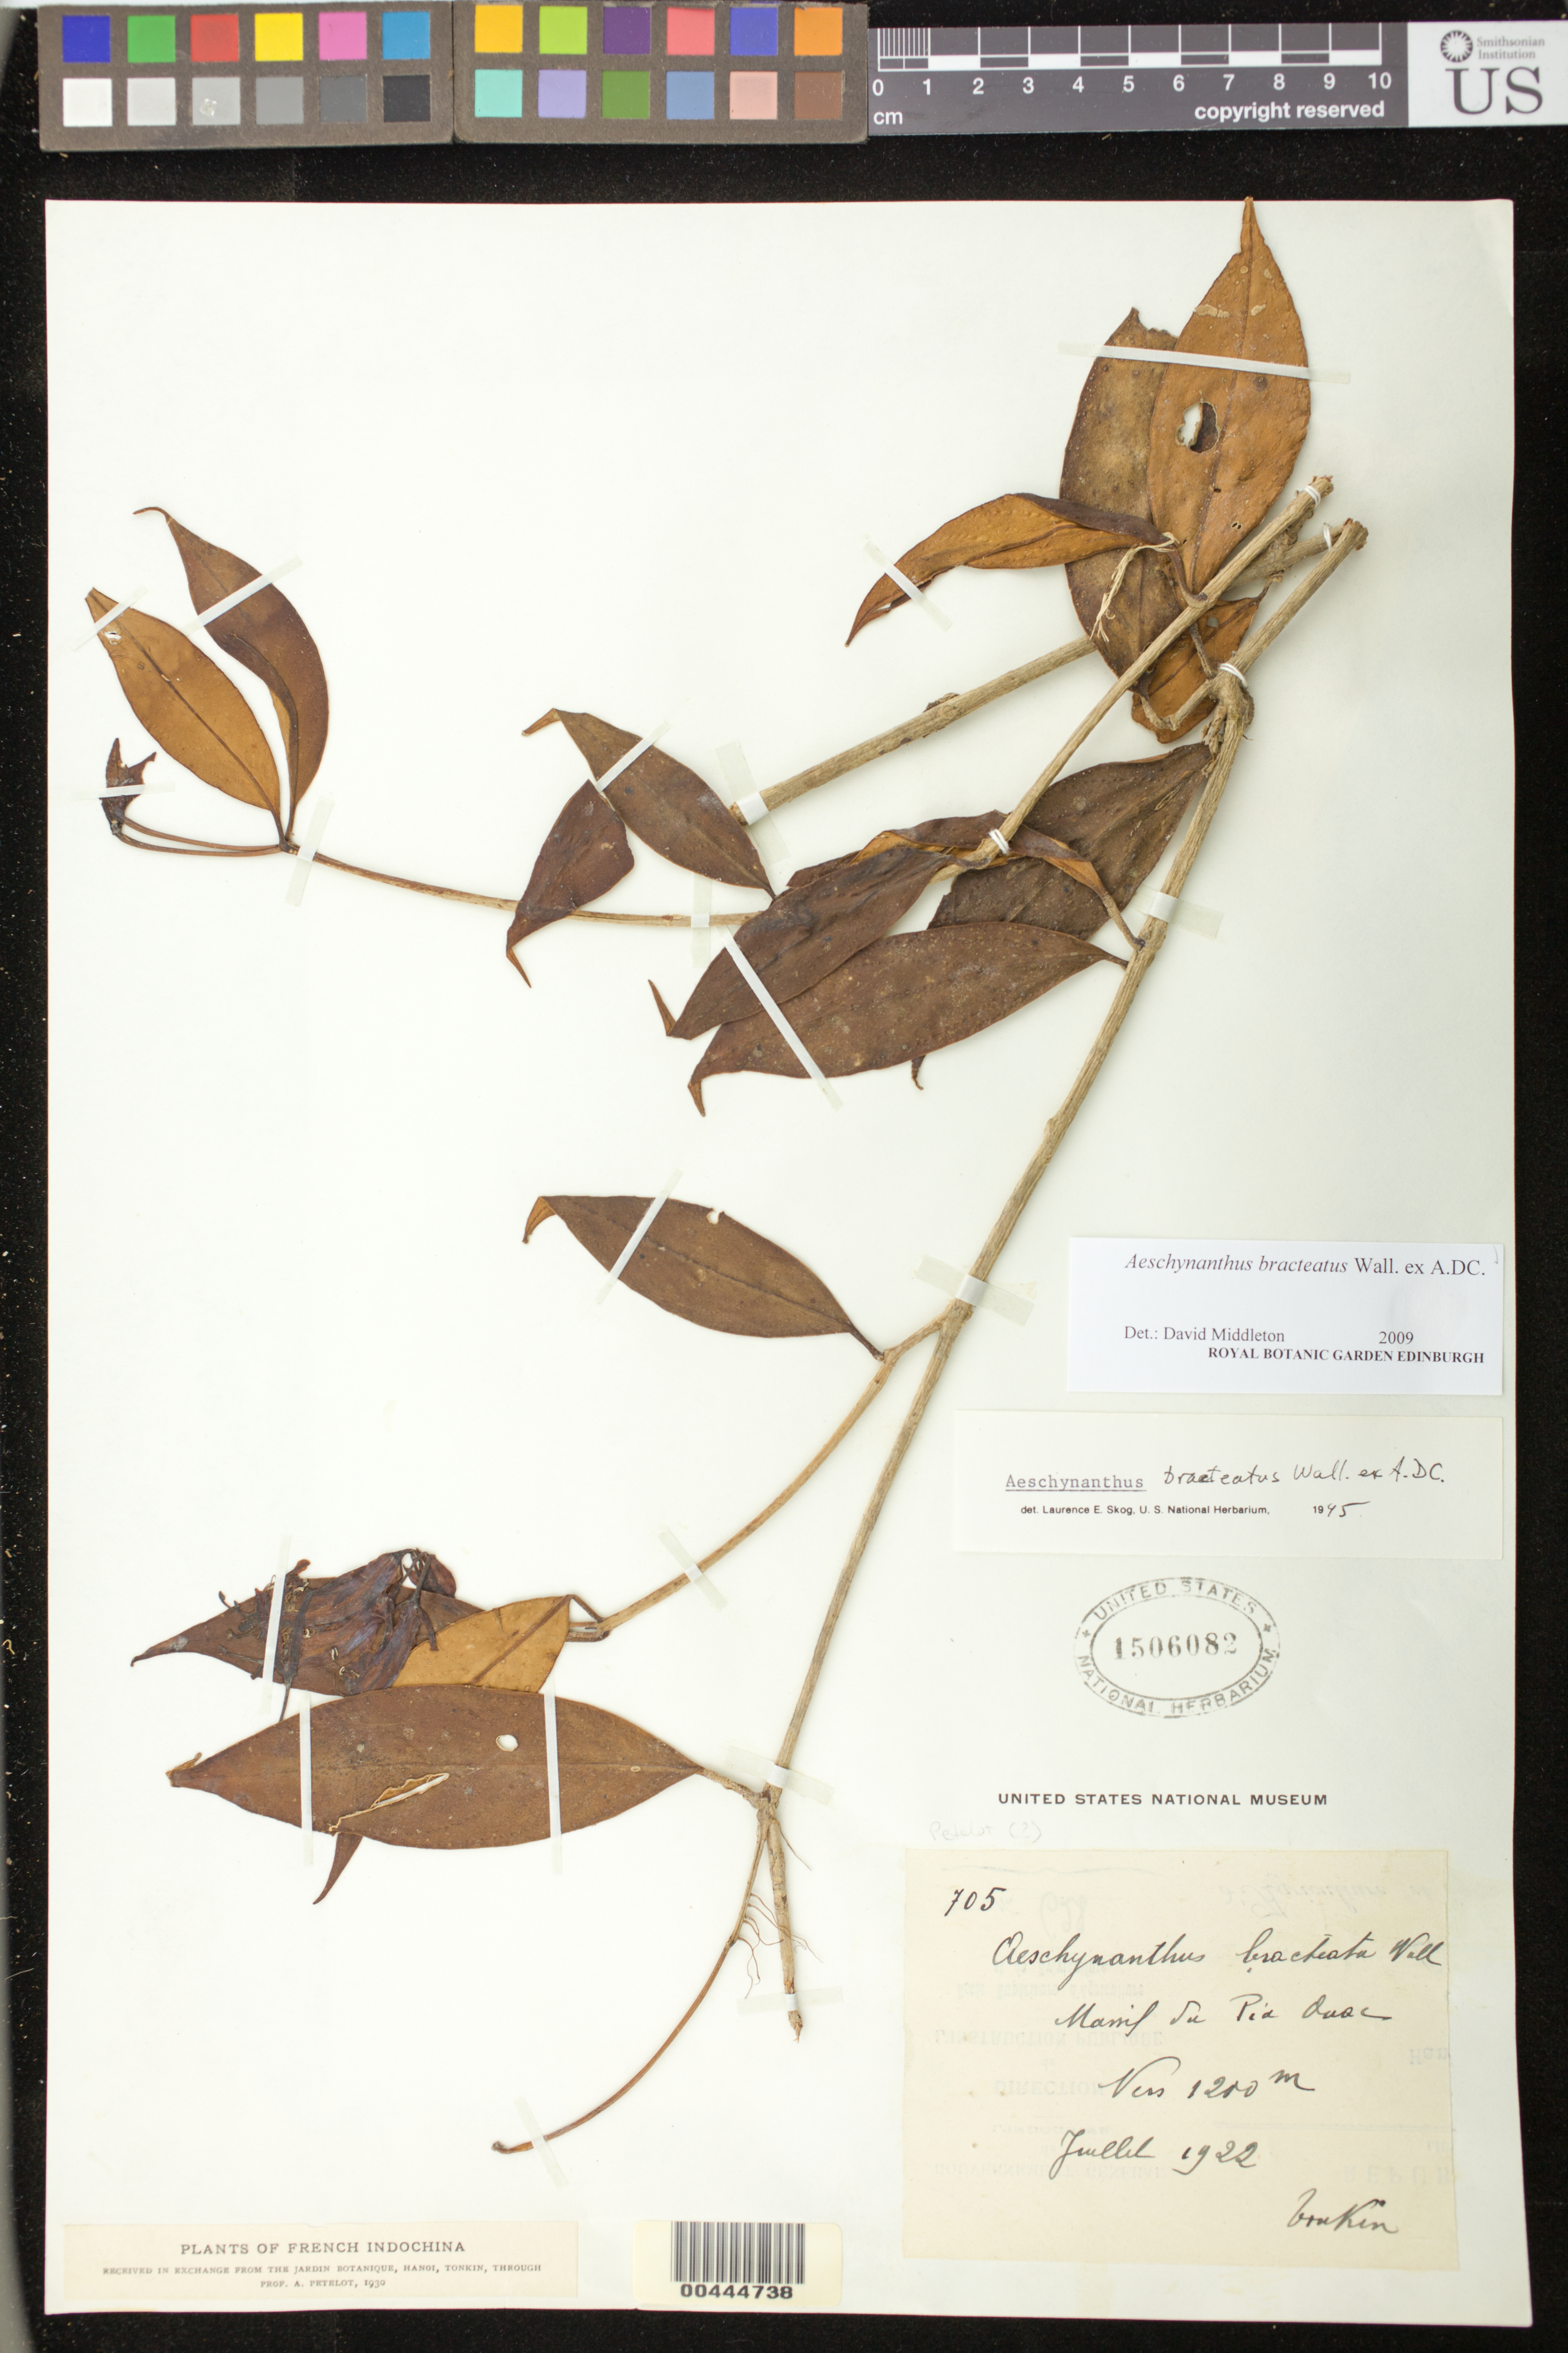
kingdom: Plantae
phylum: Tracheophyta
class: Magnoliopsida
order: Lamiales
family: Gesneriaceae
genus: Aeschynanthus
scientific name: Aeschynanthus bracteatus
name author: Wall. ex DC.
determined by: Middleton, D. J.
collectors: A. Petelot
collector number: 705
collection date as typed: Jul 1922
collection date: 1922-07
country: Vietnam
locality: Tonkin, Massif du Pia Ouac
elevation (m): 1200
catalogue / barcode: US 1506082